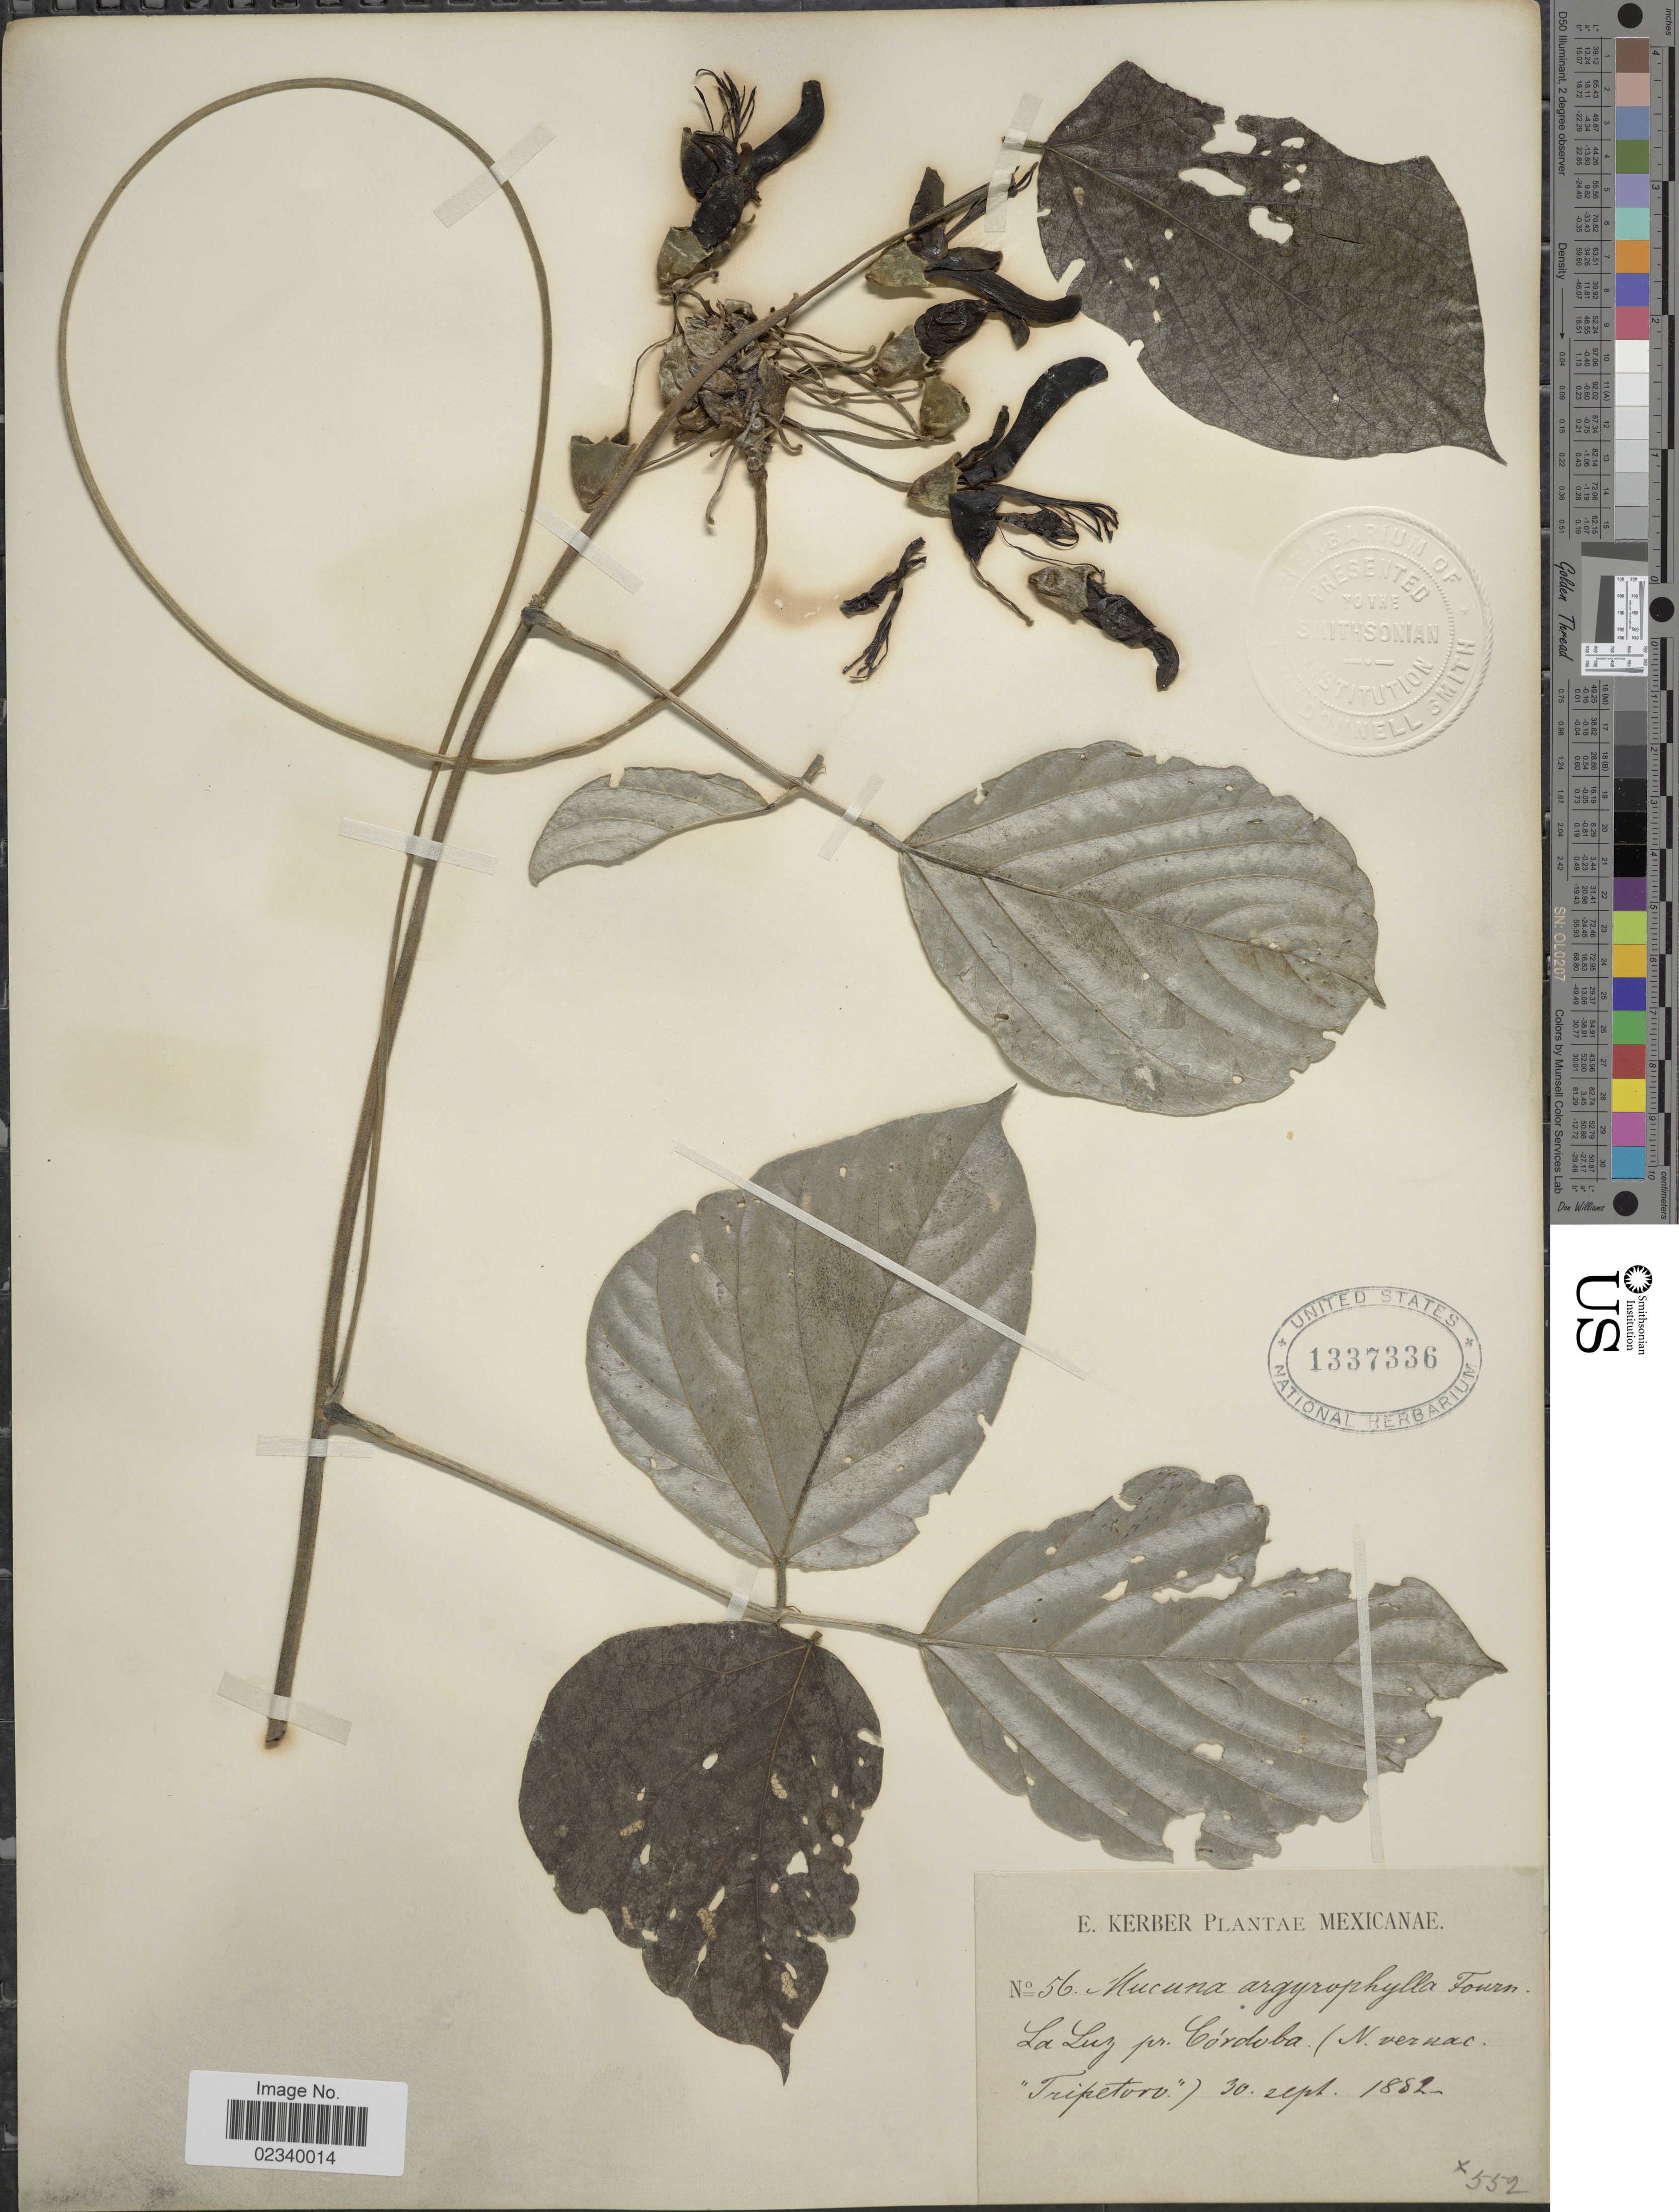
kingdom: Plantae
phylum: Tracheophyta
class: Magnoliopsida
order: Fabales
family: Fabaceae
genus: Mucuna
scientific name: Mucuna argyrophylla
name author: Standl.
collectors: E. Kerber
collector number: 56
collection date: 1882-09-30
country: Mexico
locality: La Luz pr. Córdoba (N. vernac. 'Tripetoro')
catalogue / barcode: US 1337336